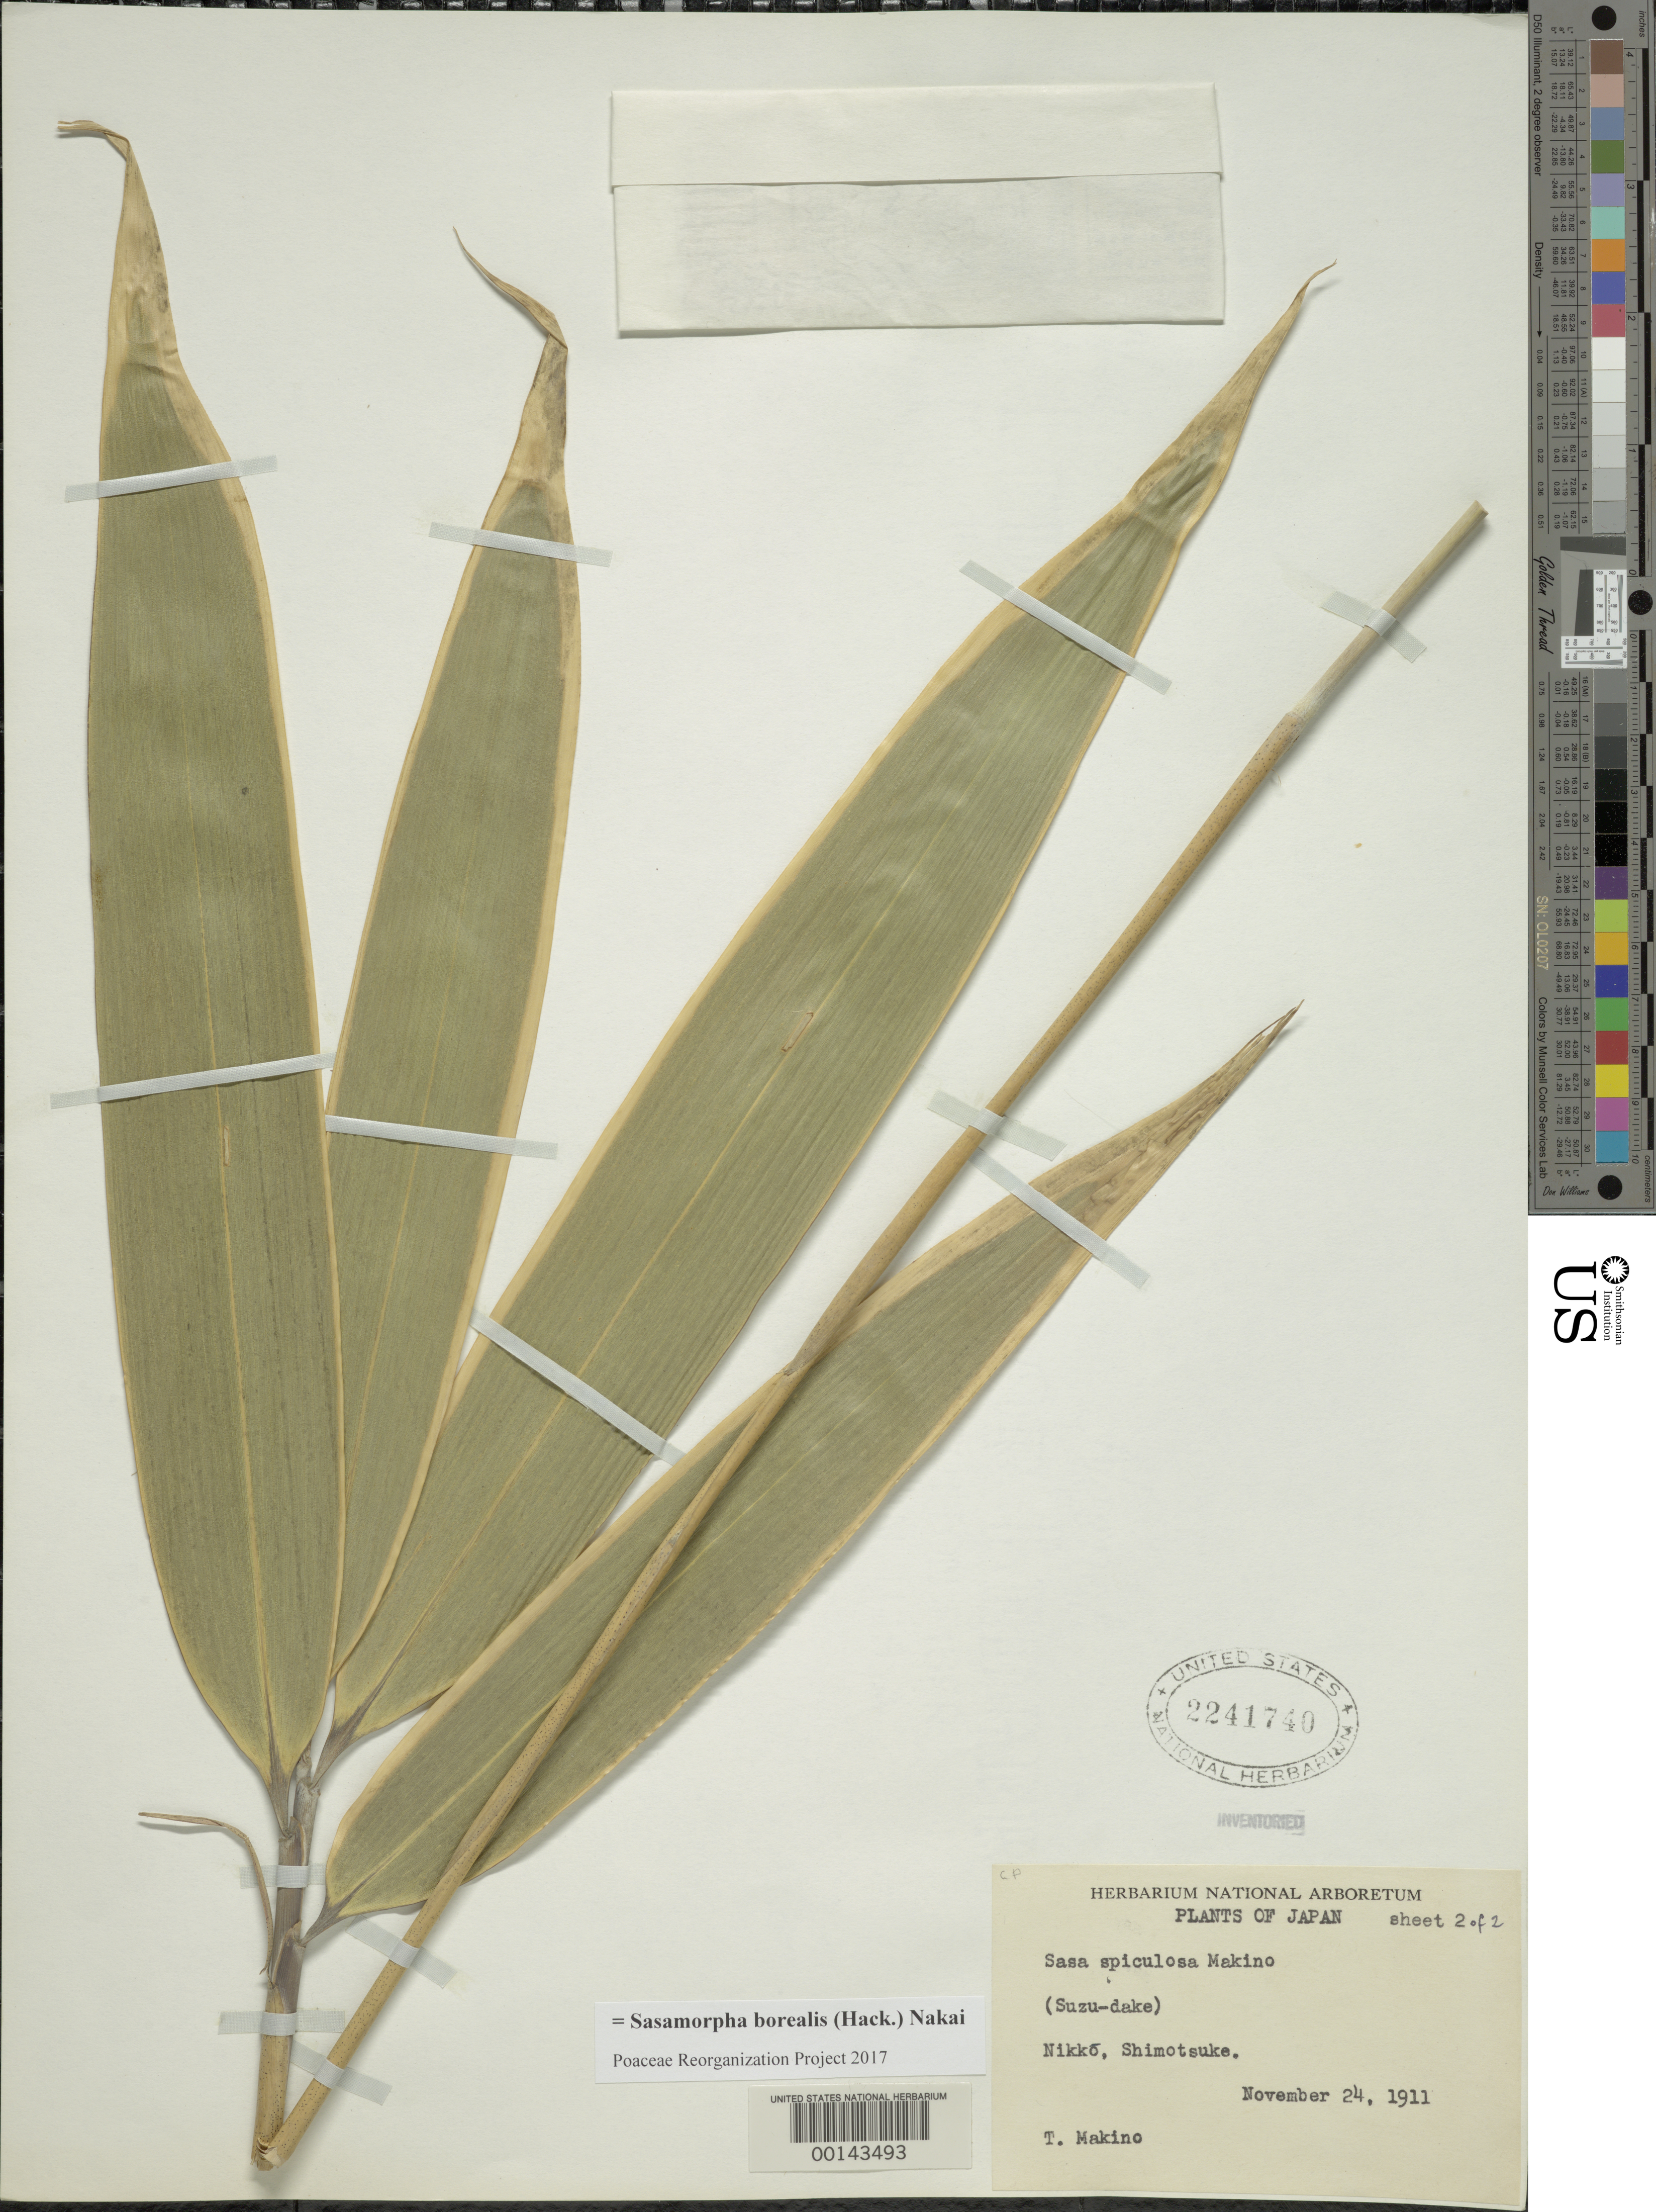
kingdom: Plantae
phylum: Tracheophyta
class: Liliopsida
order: Poales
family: Poaceae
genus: Sasamorpha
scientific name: Sasamorpha borealis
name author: (Hack.) Nakai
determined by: Poaceae Reorganization Project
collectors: T. Makino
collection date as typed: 24 Nov 1911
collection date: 1911-11-24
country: Japan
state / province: Tokyo, Federal City of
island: Honshu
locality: Nikko, shimotsuke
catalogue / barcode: US 2241740